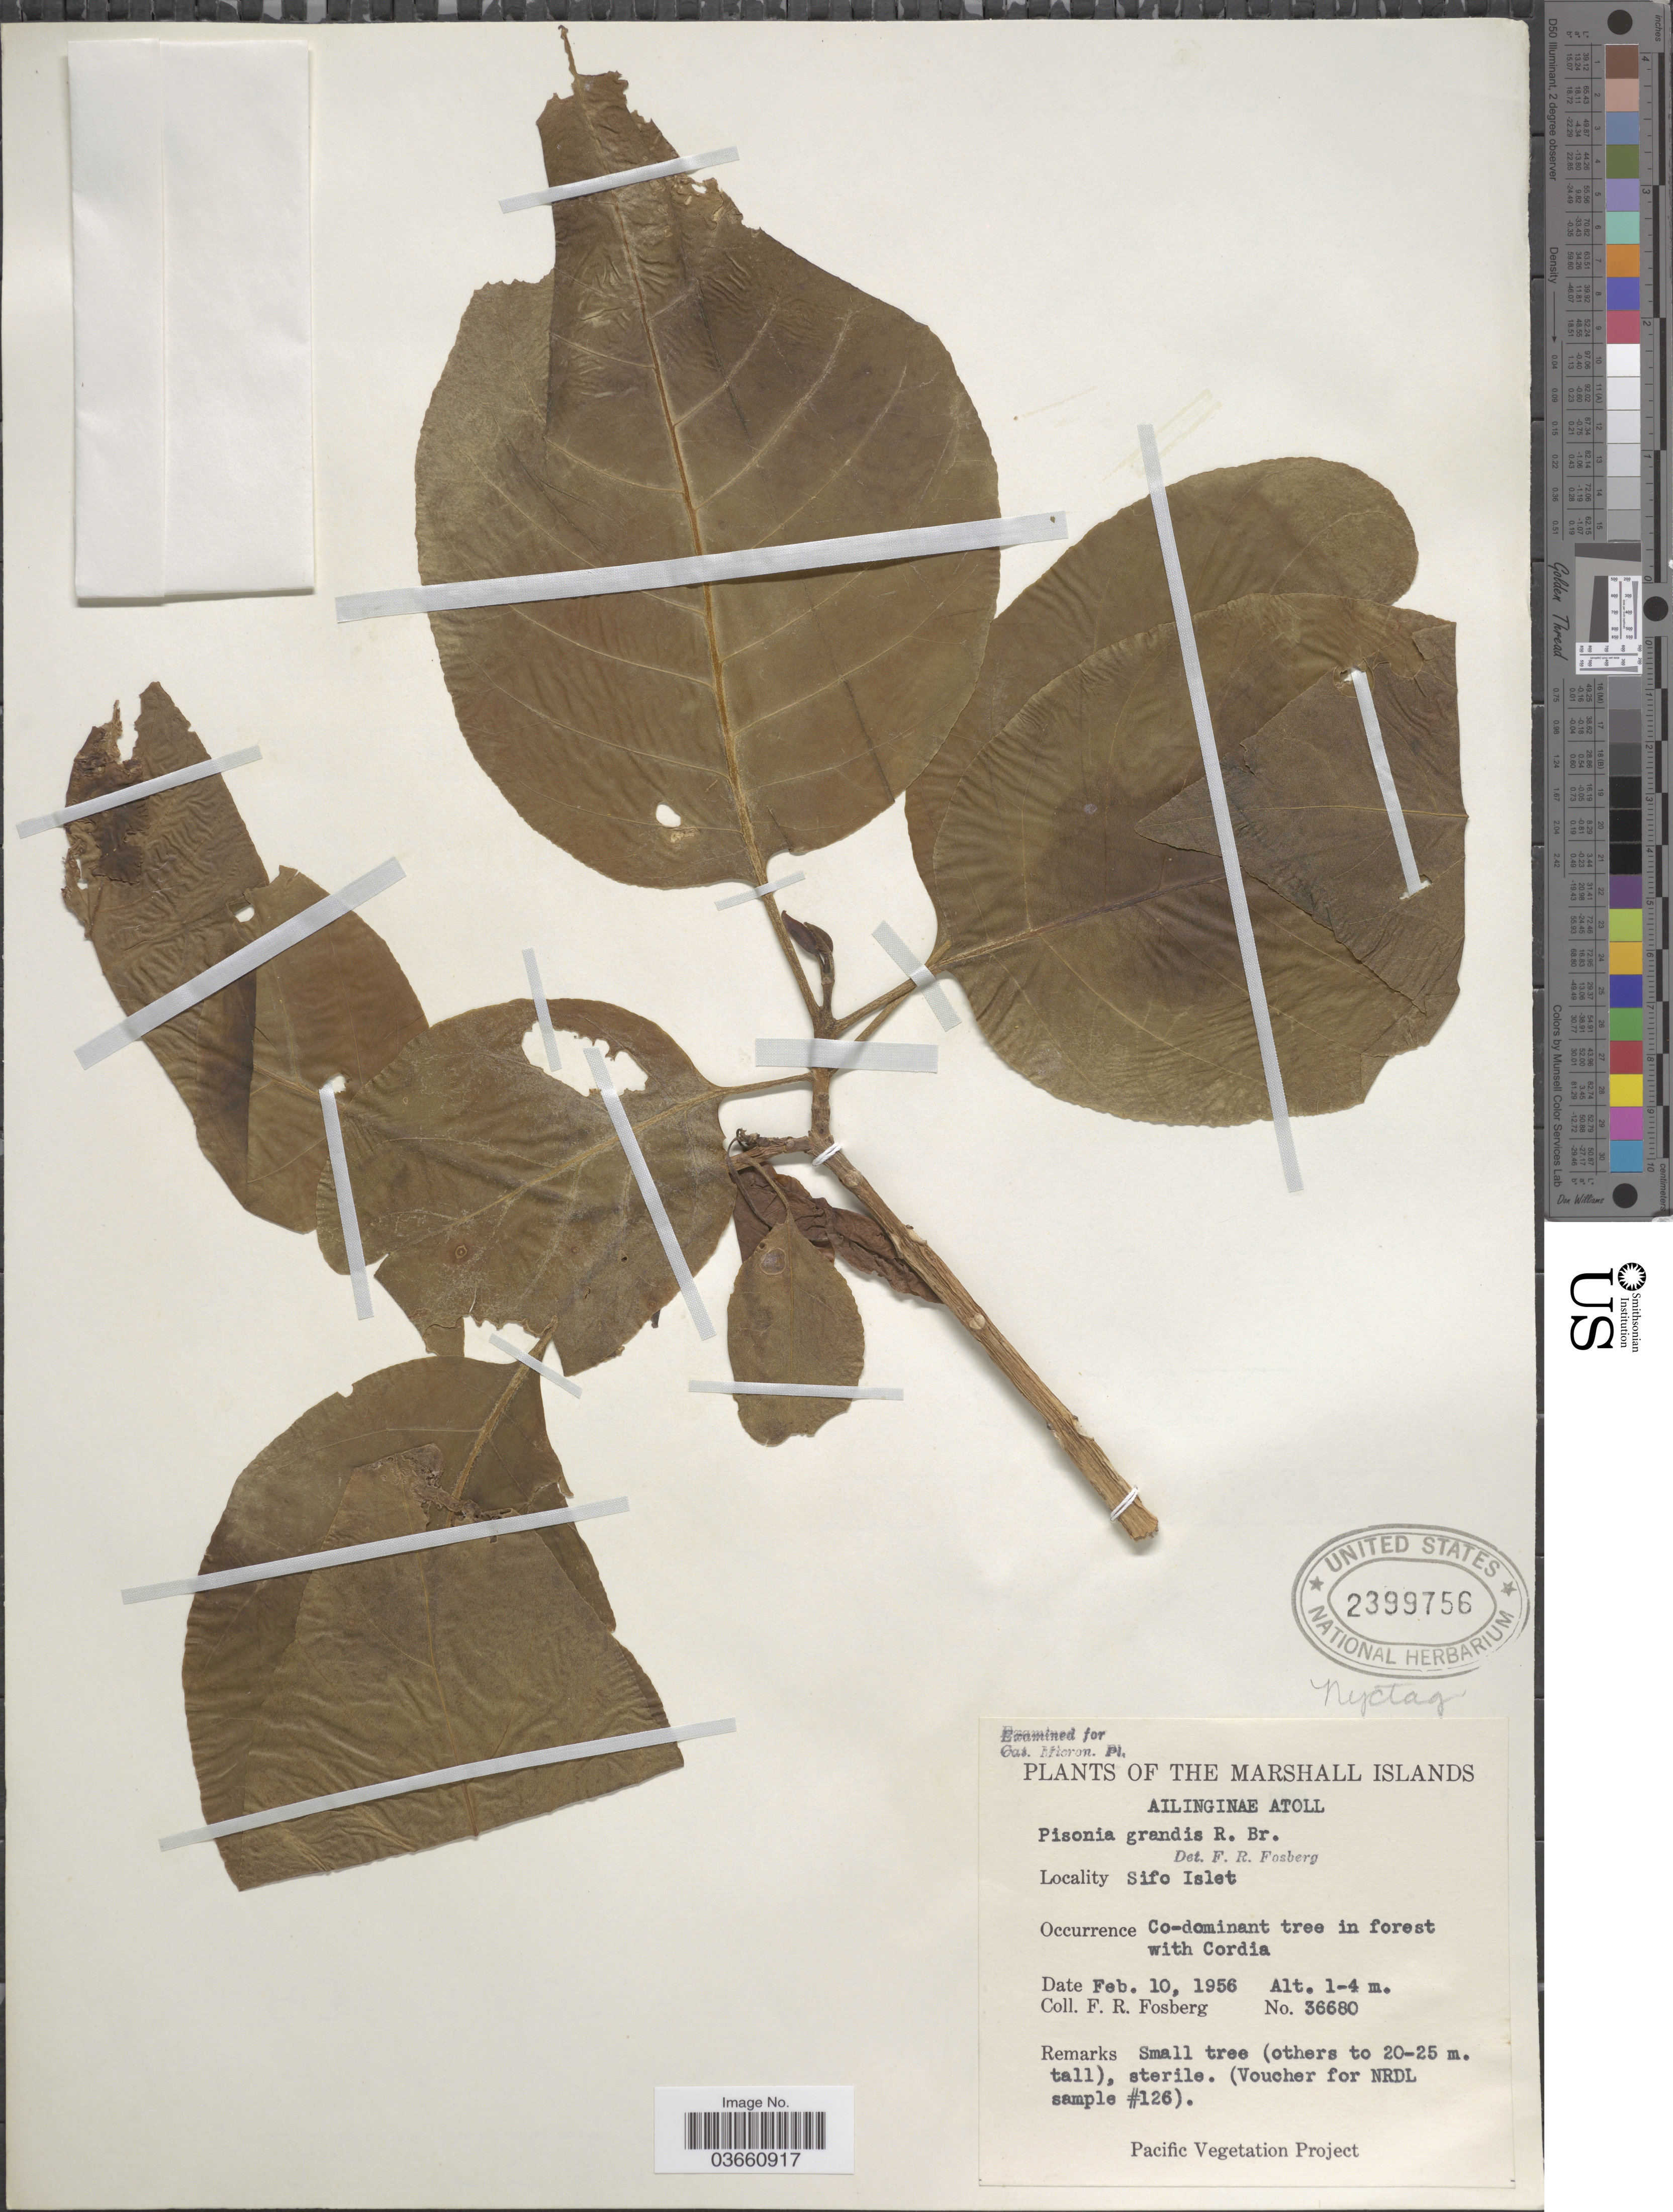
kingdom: Plantae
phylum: Tracheophyta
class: Magnoliopsida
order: Caryophyllales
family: Nyctaginaceae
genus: Pisonia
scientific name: Pisonia grandis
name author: R. Br.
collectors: F. R. Fosberg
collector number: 36680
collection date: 1956-02-10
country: Marshall Islands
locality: Ailinginae Atoll. Sifo Islet.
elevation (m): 1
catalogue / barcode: US 2399756